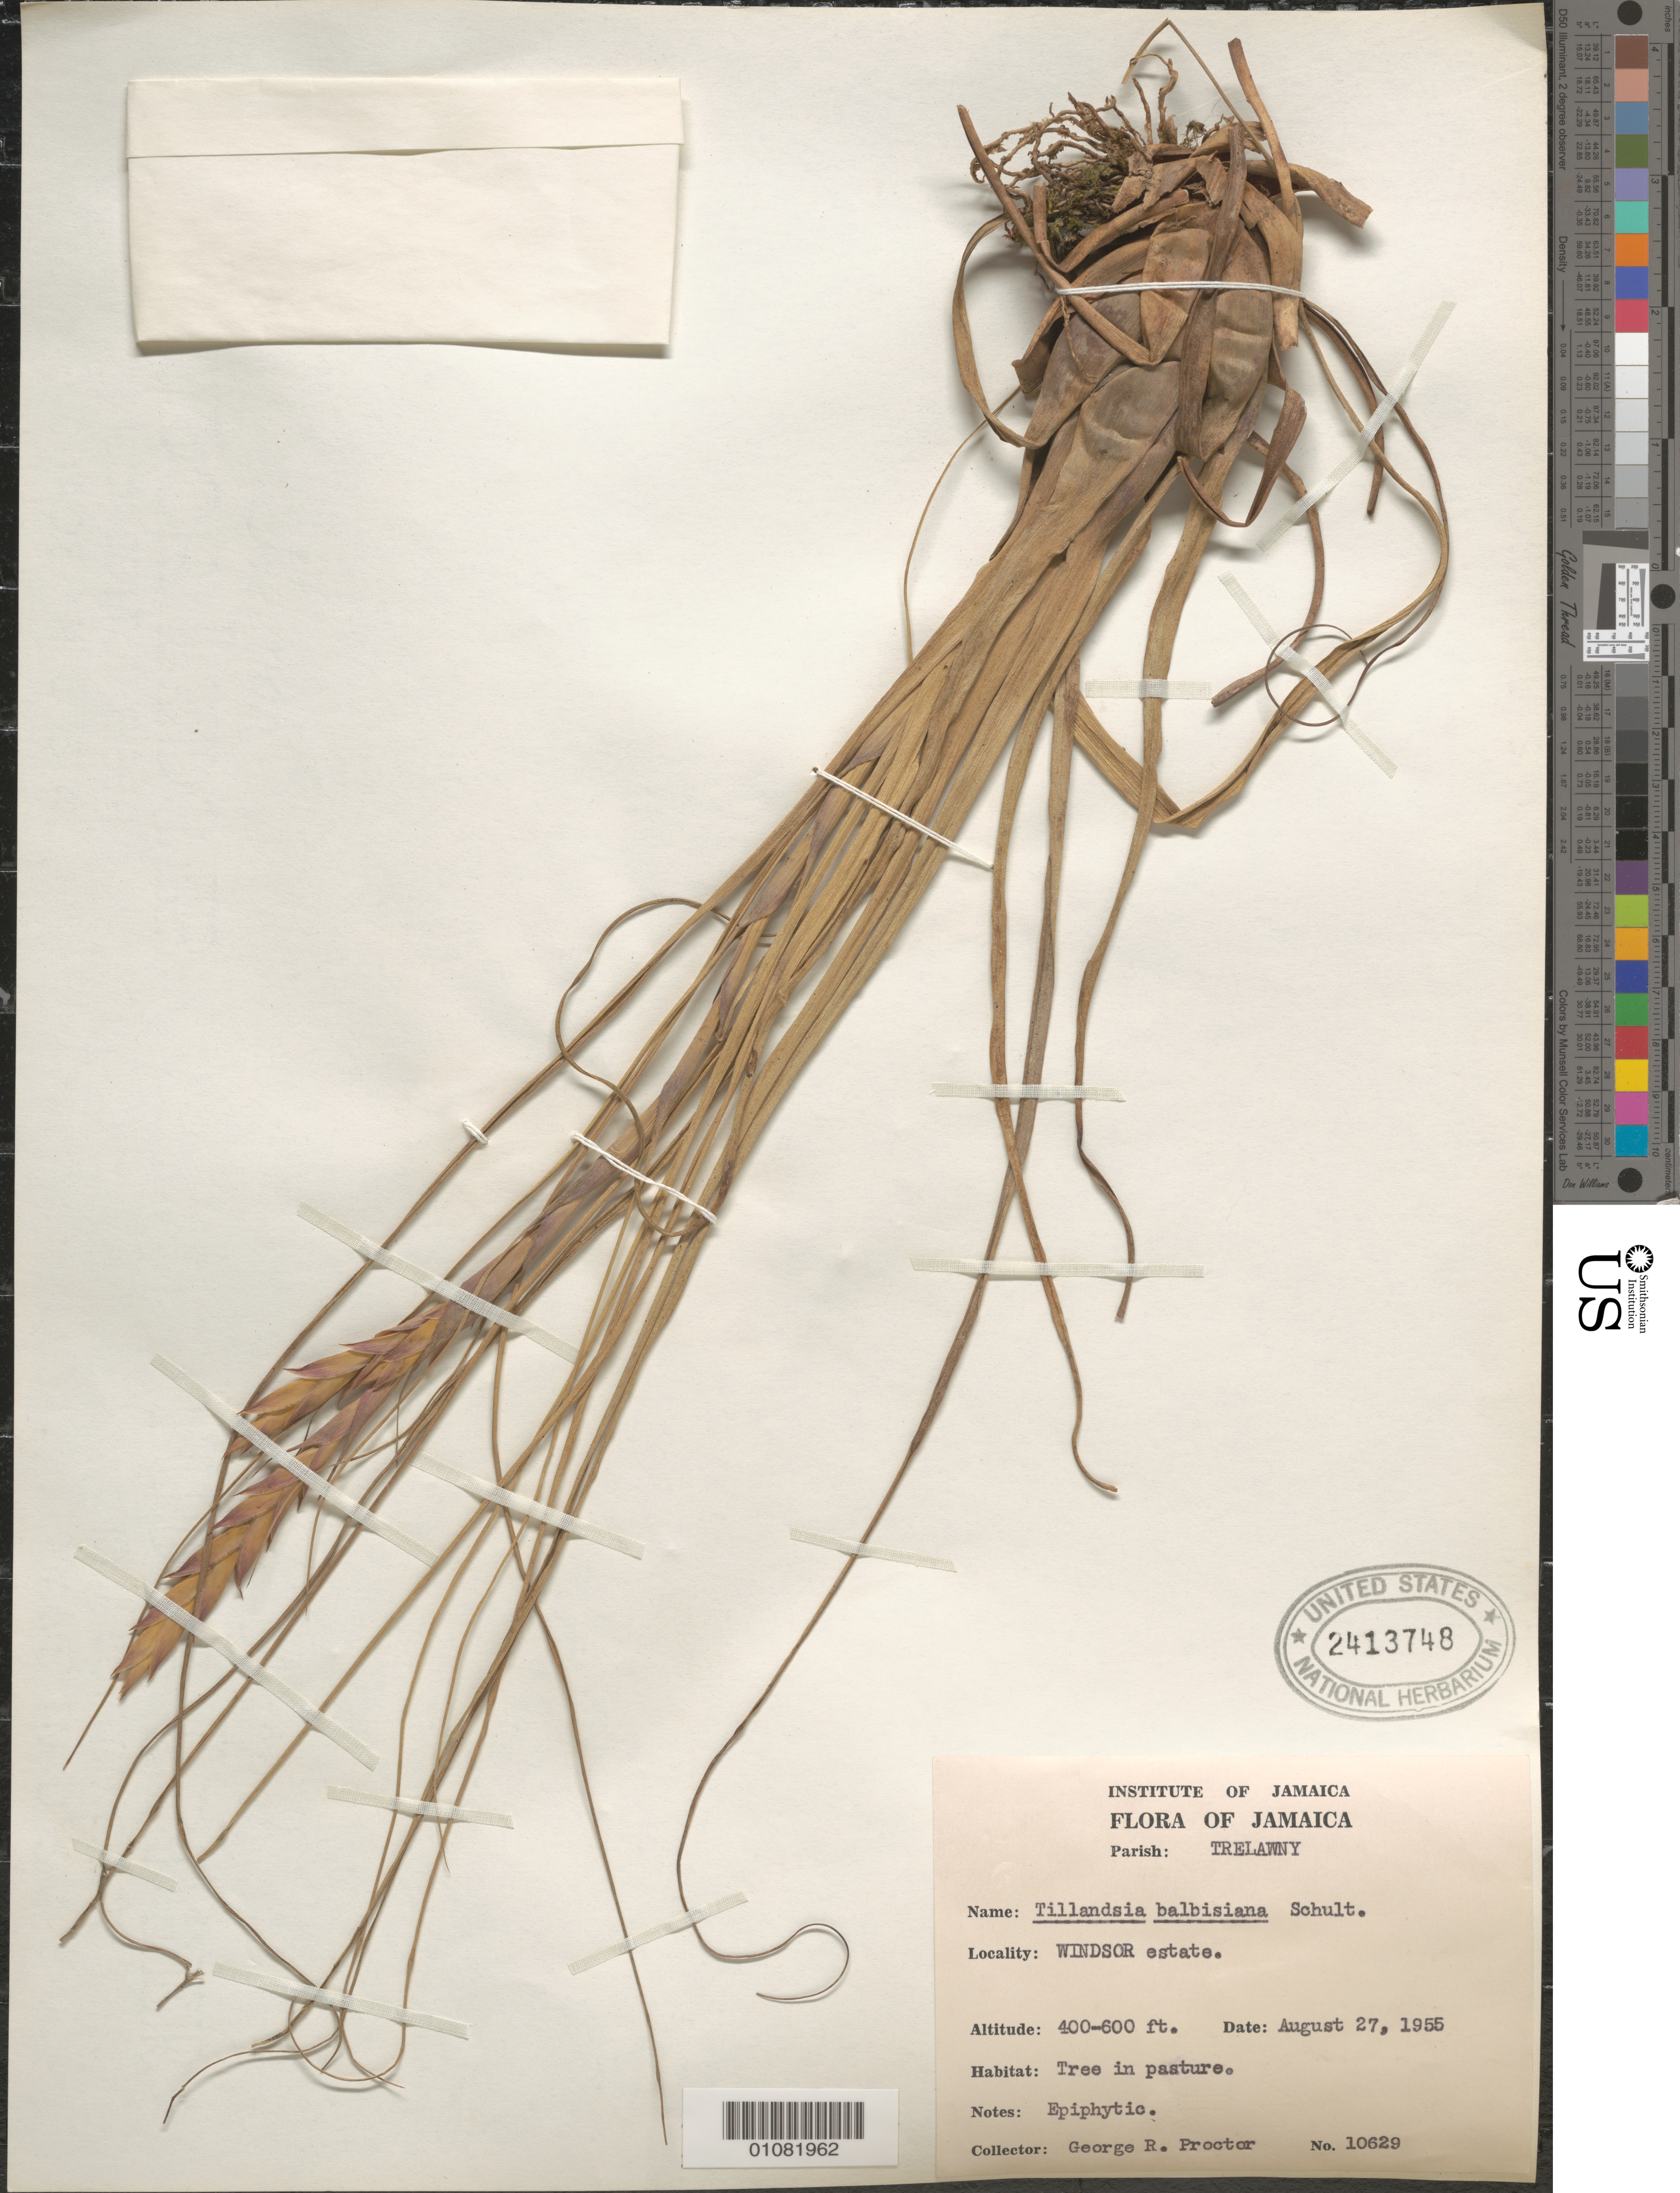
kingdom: Plantae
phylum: Tracheophyta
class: Liliopsida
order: Poales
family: Bromeliaceae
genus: Tillandsia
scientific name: Tillandsia balbisiana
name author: Schult. f.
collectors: G. R. Proctor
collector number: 10629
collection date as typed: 27 Aug 1955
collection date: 1955-08-27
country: Jamaica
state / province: Trelawny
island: Jamaica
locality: Windsor estate.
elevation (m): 122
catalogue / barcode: US 2413748